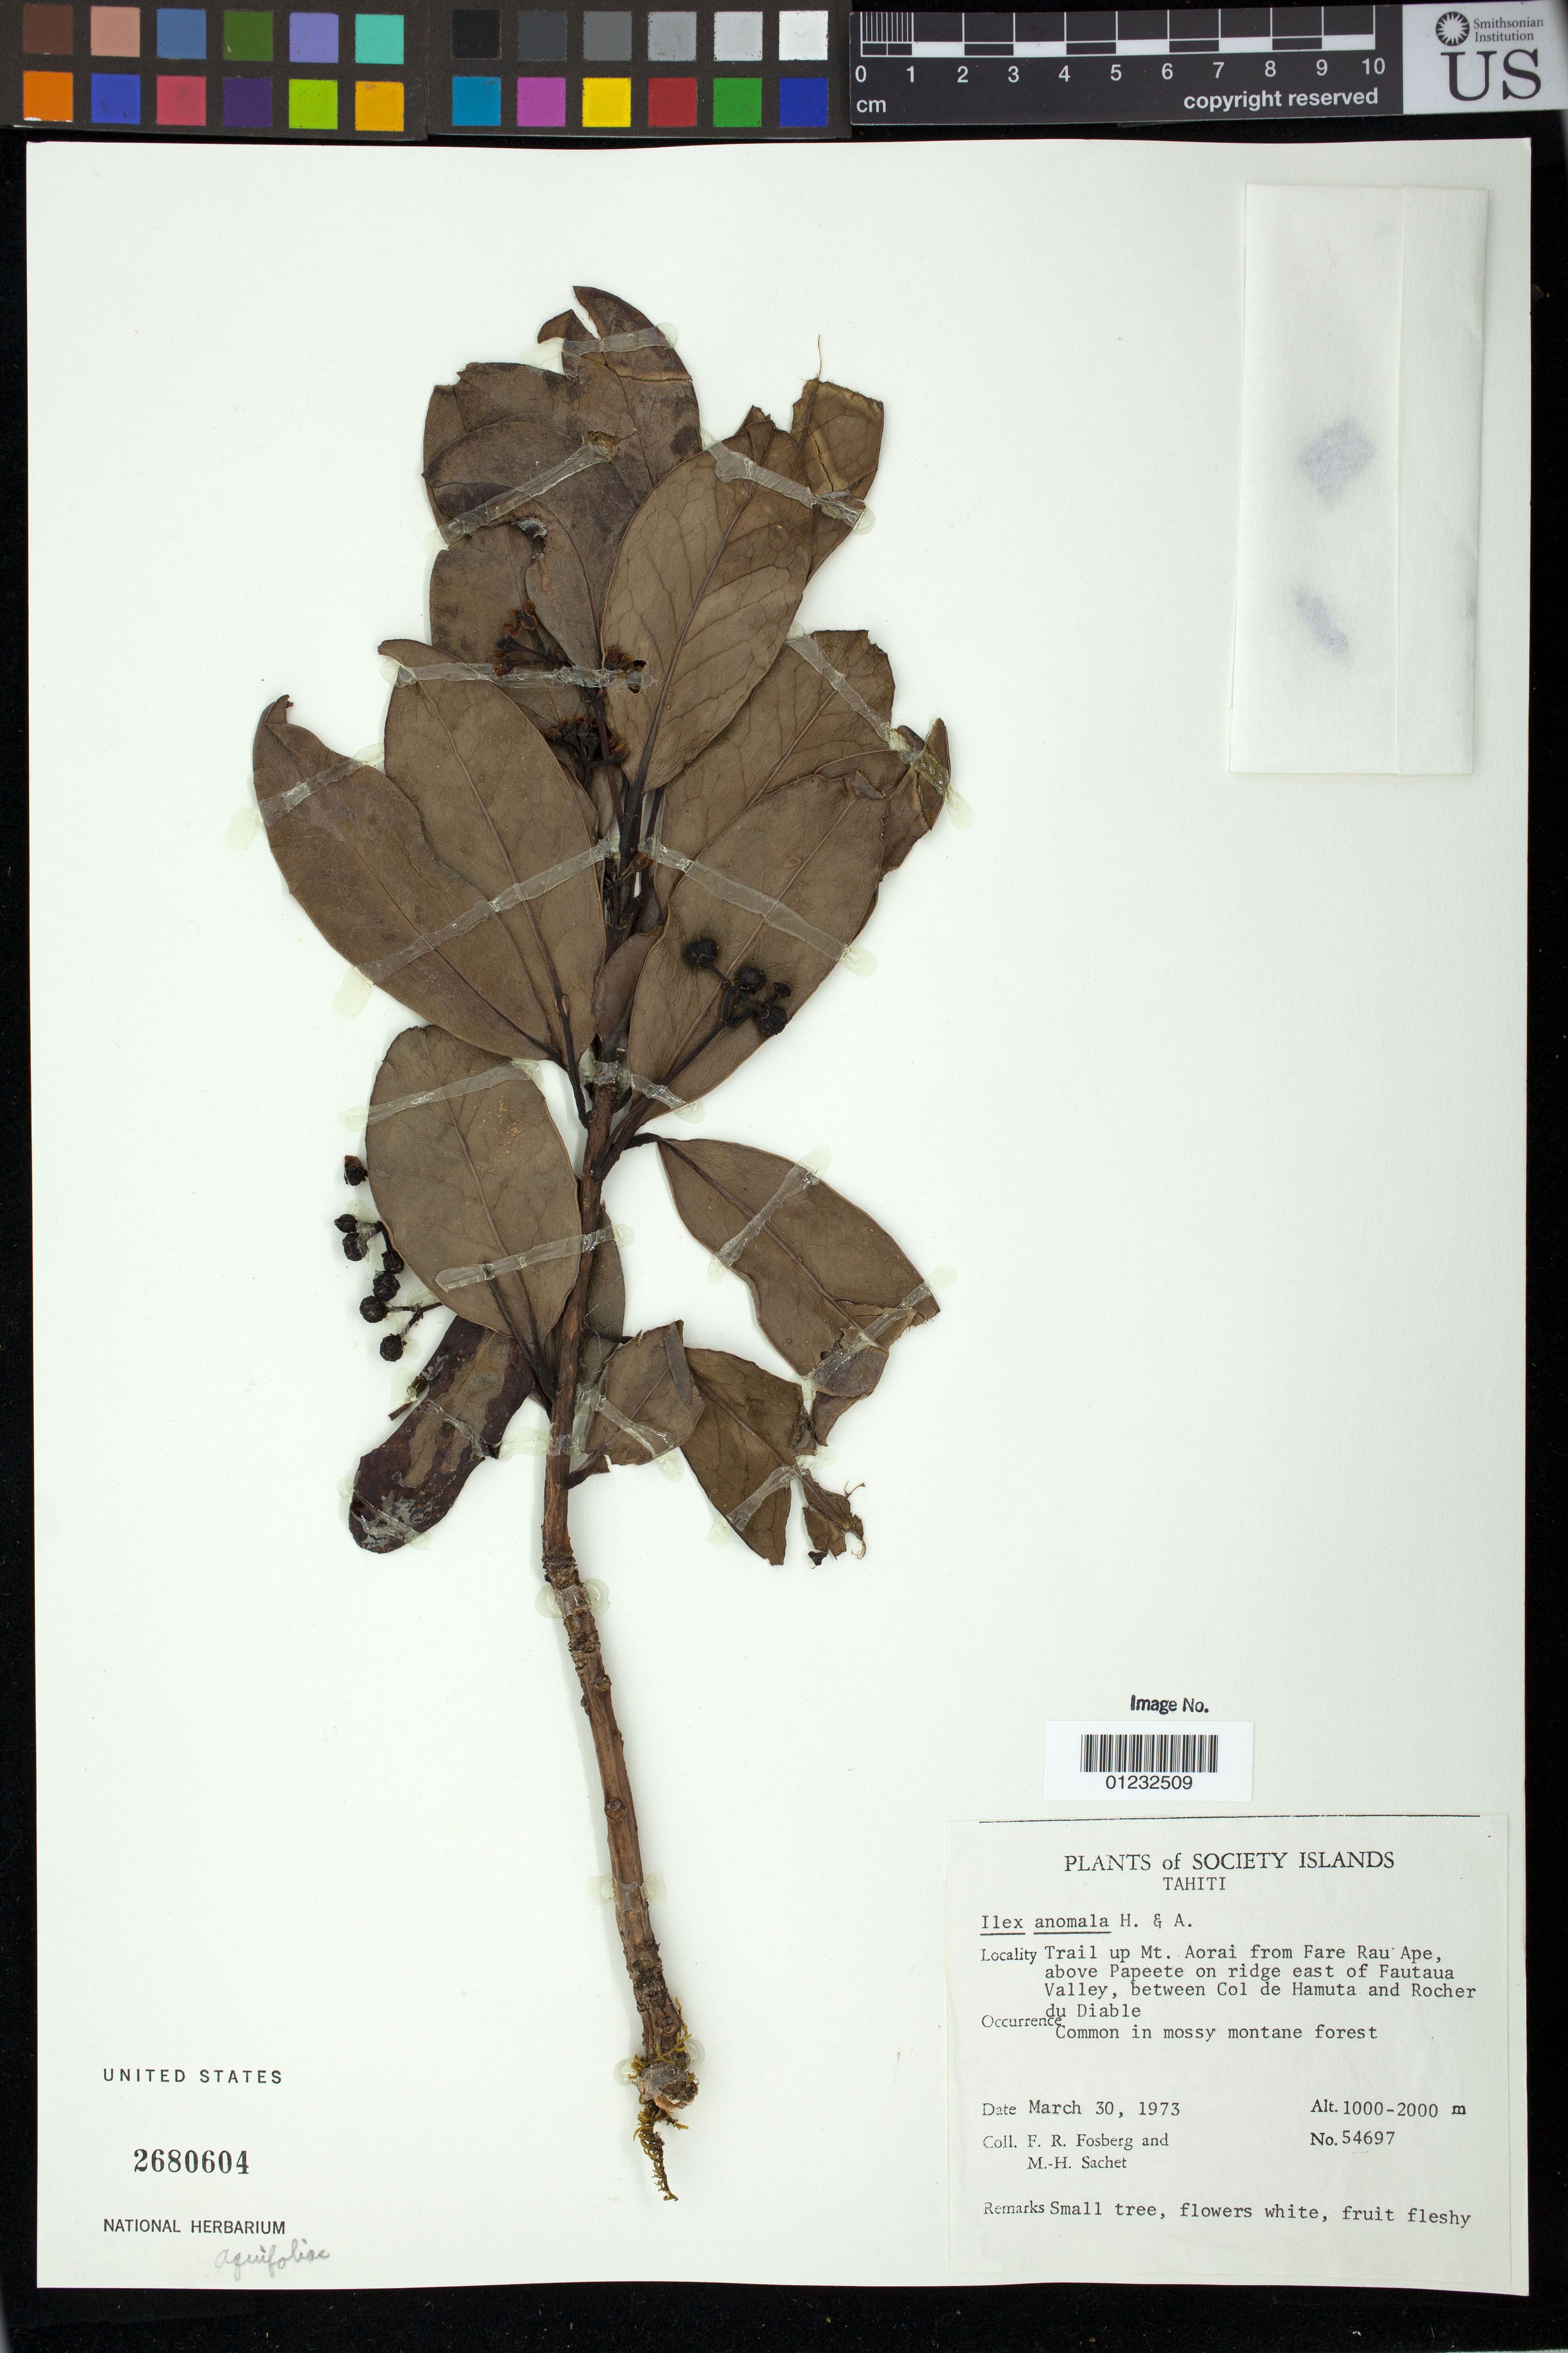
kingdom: Plantae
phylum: Tracheophyta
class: Magnoliopsida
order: Aquifoliales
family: Aquifoliaceae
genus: Ilex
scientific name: Ilex anomala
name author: Hook. & Arn.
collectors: F. R. Fosberg & M.-H. Sachet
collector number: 54697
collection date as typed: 30 Mar 1973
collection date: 1973-03-30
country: French Polynesia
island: Tahiti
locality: Trail up Mt. Aorai from Fare Rau Ape, above Papeete on ridge east of Fautaua Valley, between Col de Hamuta and Rocher du Diable.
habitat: Mossy montane forest.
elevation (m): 1000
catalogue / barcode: US 2680604